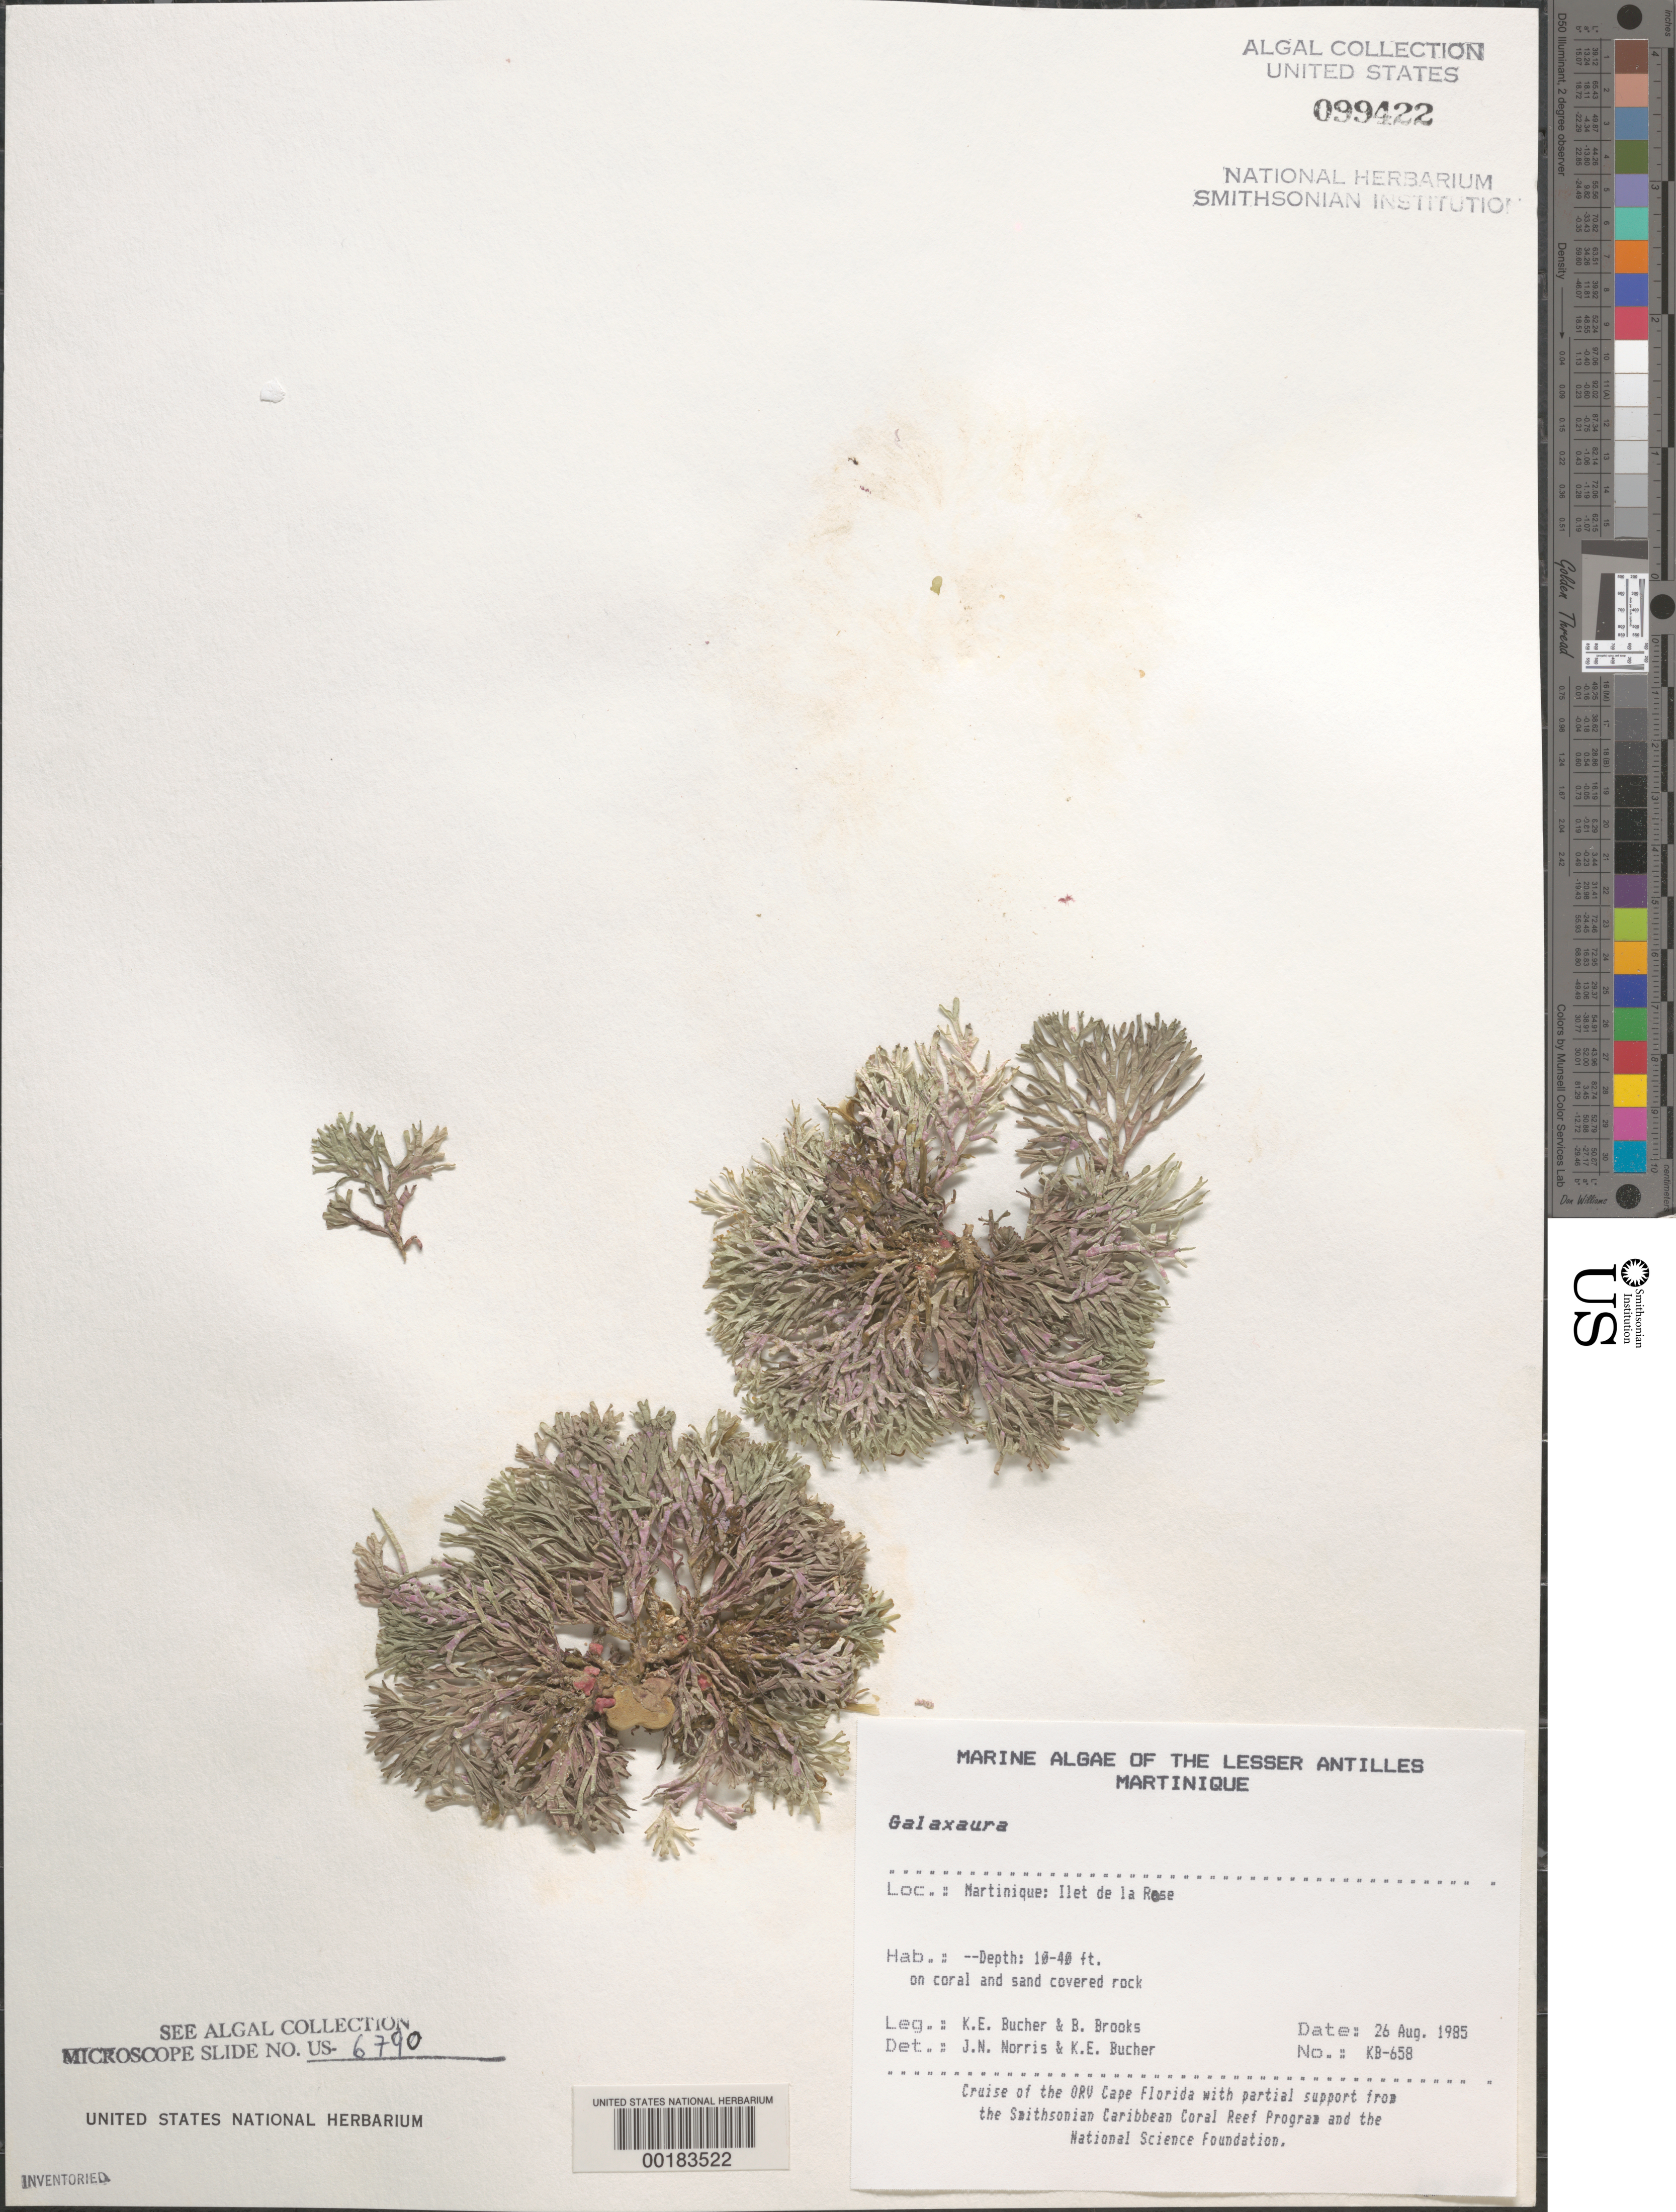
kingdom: Plantae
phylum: Rhodophyta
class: Florideophyceae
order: Nemaliales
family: Galaxauraceae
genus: Galaxaura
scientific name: Galaxaura sp.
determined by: Norris, J. N.; Bucher, K. E.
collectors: K. E. Bucher & B. Brooks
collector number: Kb-658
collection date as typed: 26 Aug 1985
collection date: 1985-08-26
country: Martinique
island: Ilet de la Rose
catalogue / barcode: US 99422